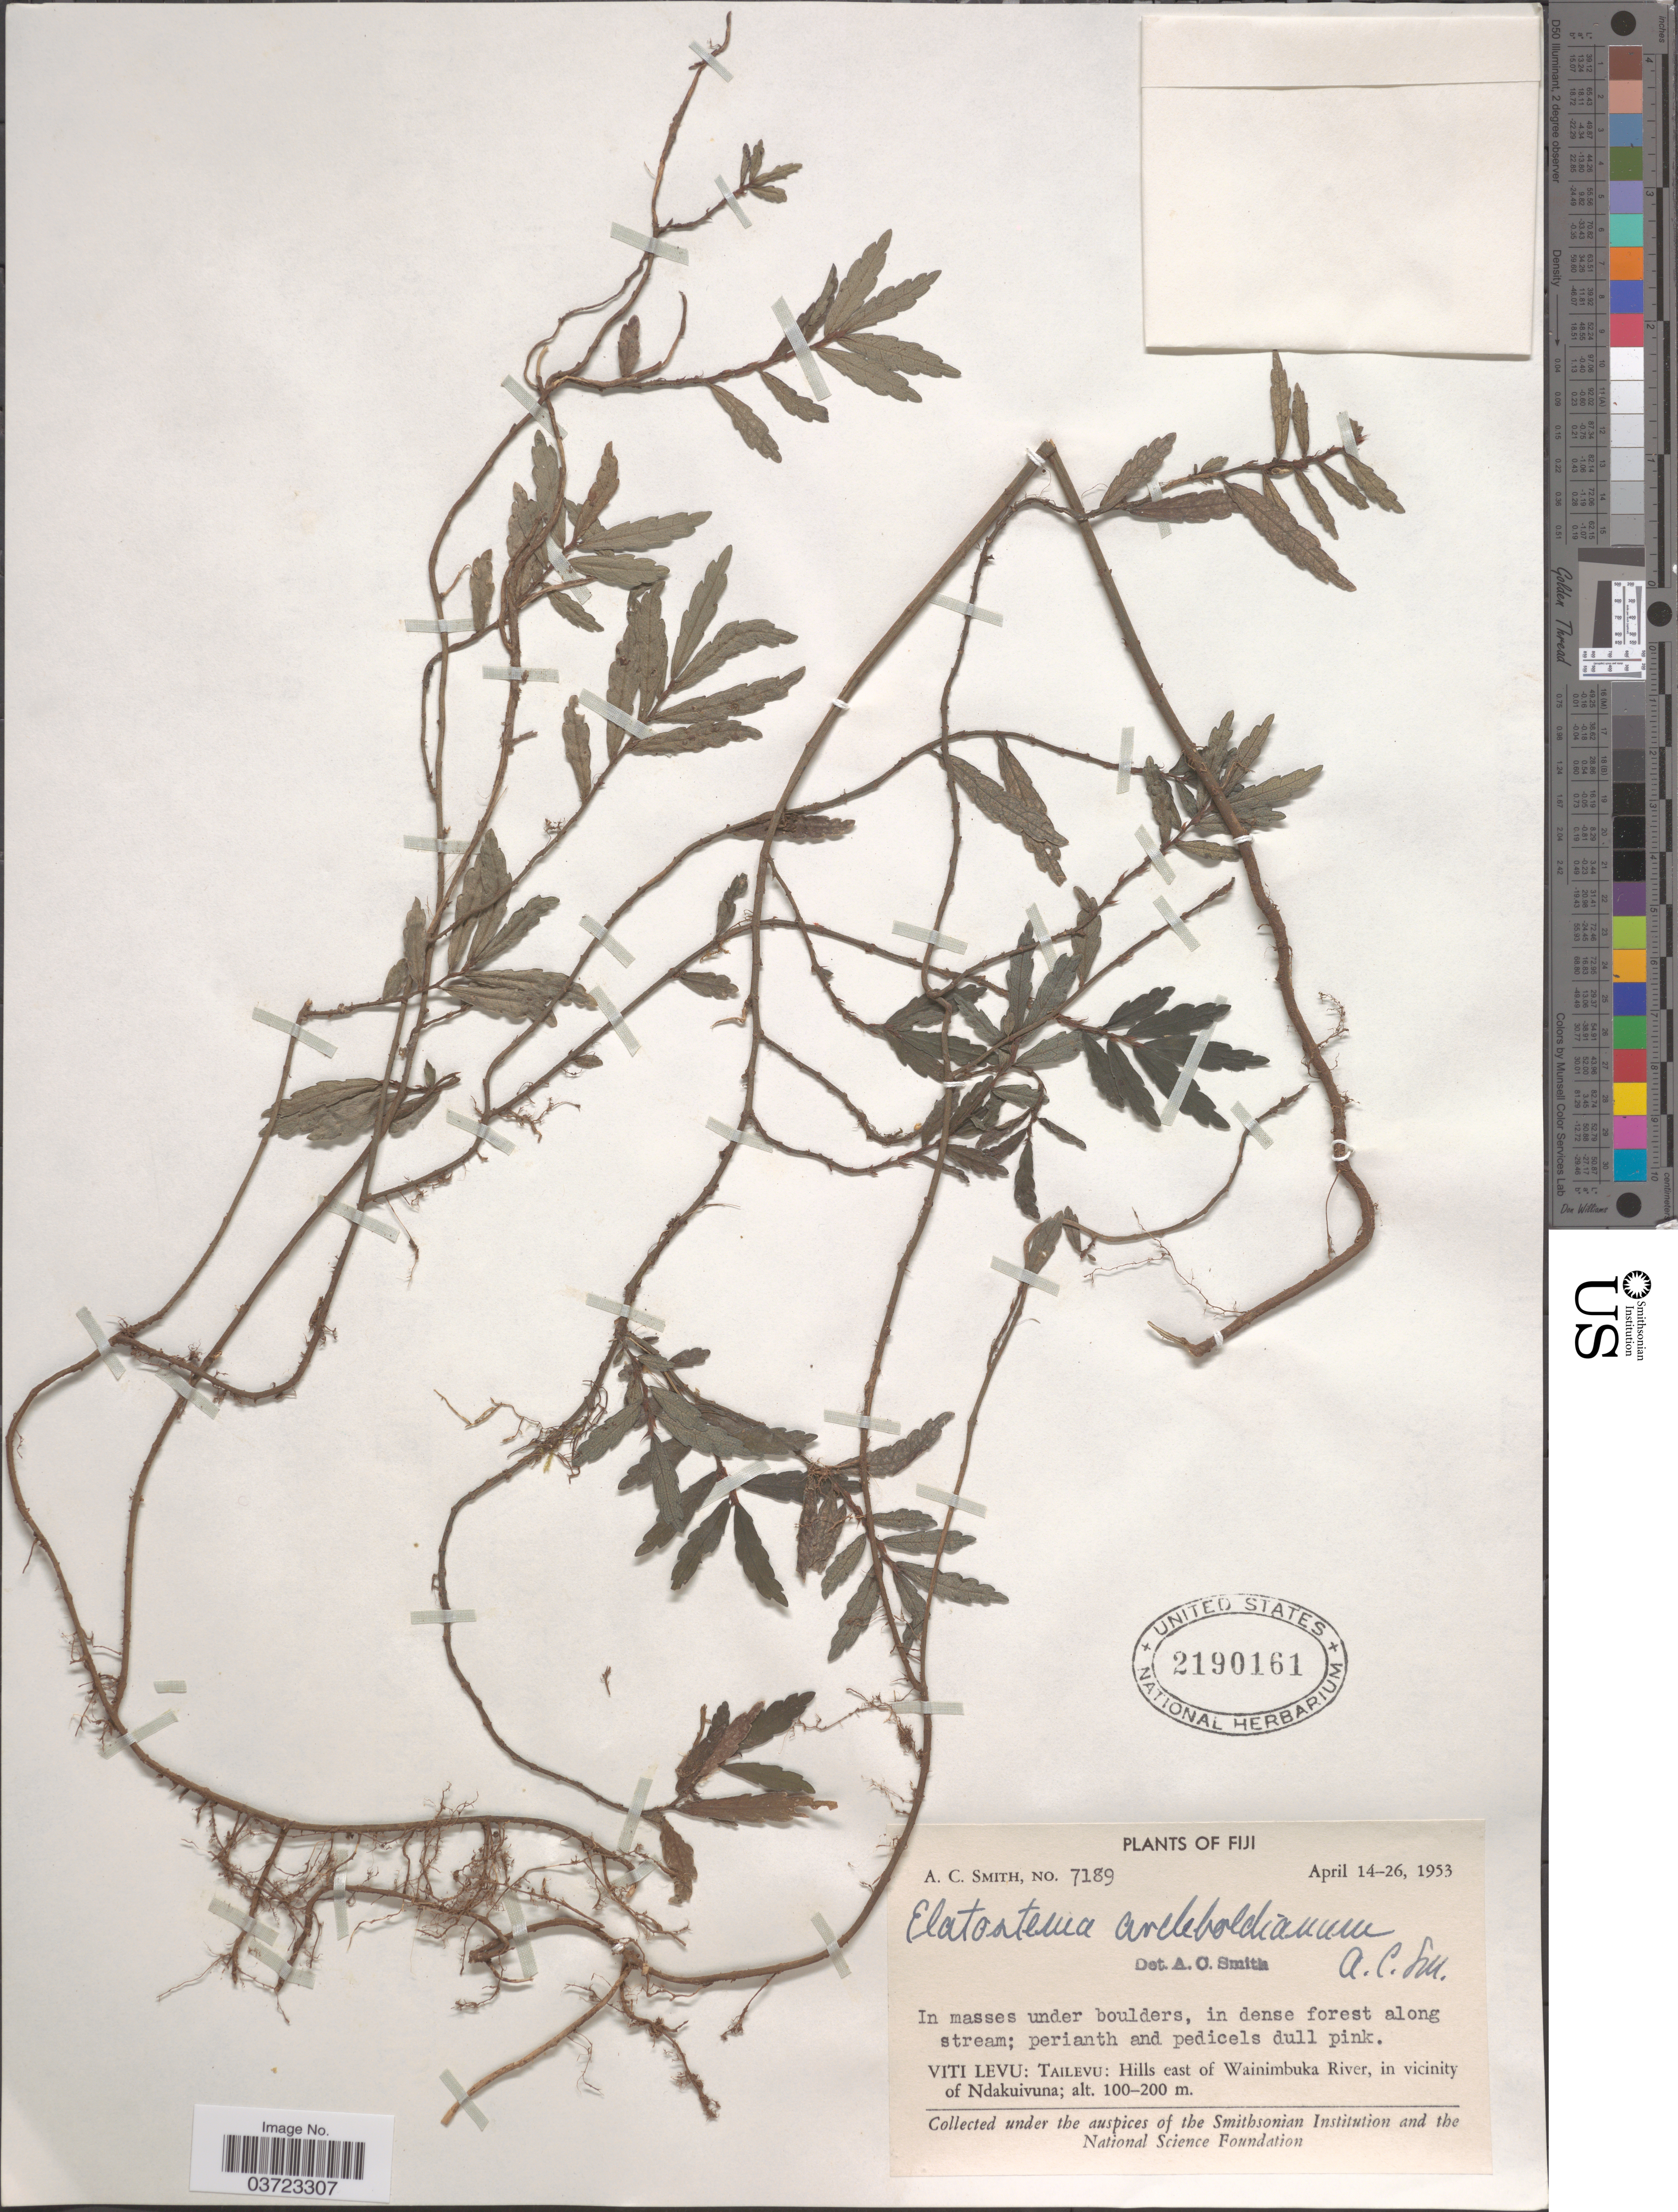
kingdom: Plantae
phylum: Tracheophyta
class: Magnoliopsida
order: Rosales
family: Urticaceae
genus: Elatostema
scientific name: Elatostema archboldianum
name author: A.C. Sm.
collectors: A. C. Smith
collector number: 7189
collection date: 1953-04-14/1953-04-26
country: Fiji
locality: Viti Levu: Tailevu: Hills east of Wainimbuka River, in vicinity of Ndakuivuna.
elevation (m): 100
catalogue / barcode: US 2190161